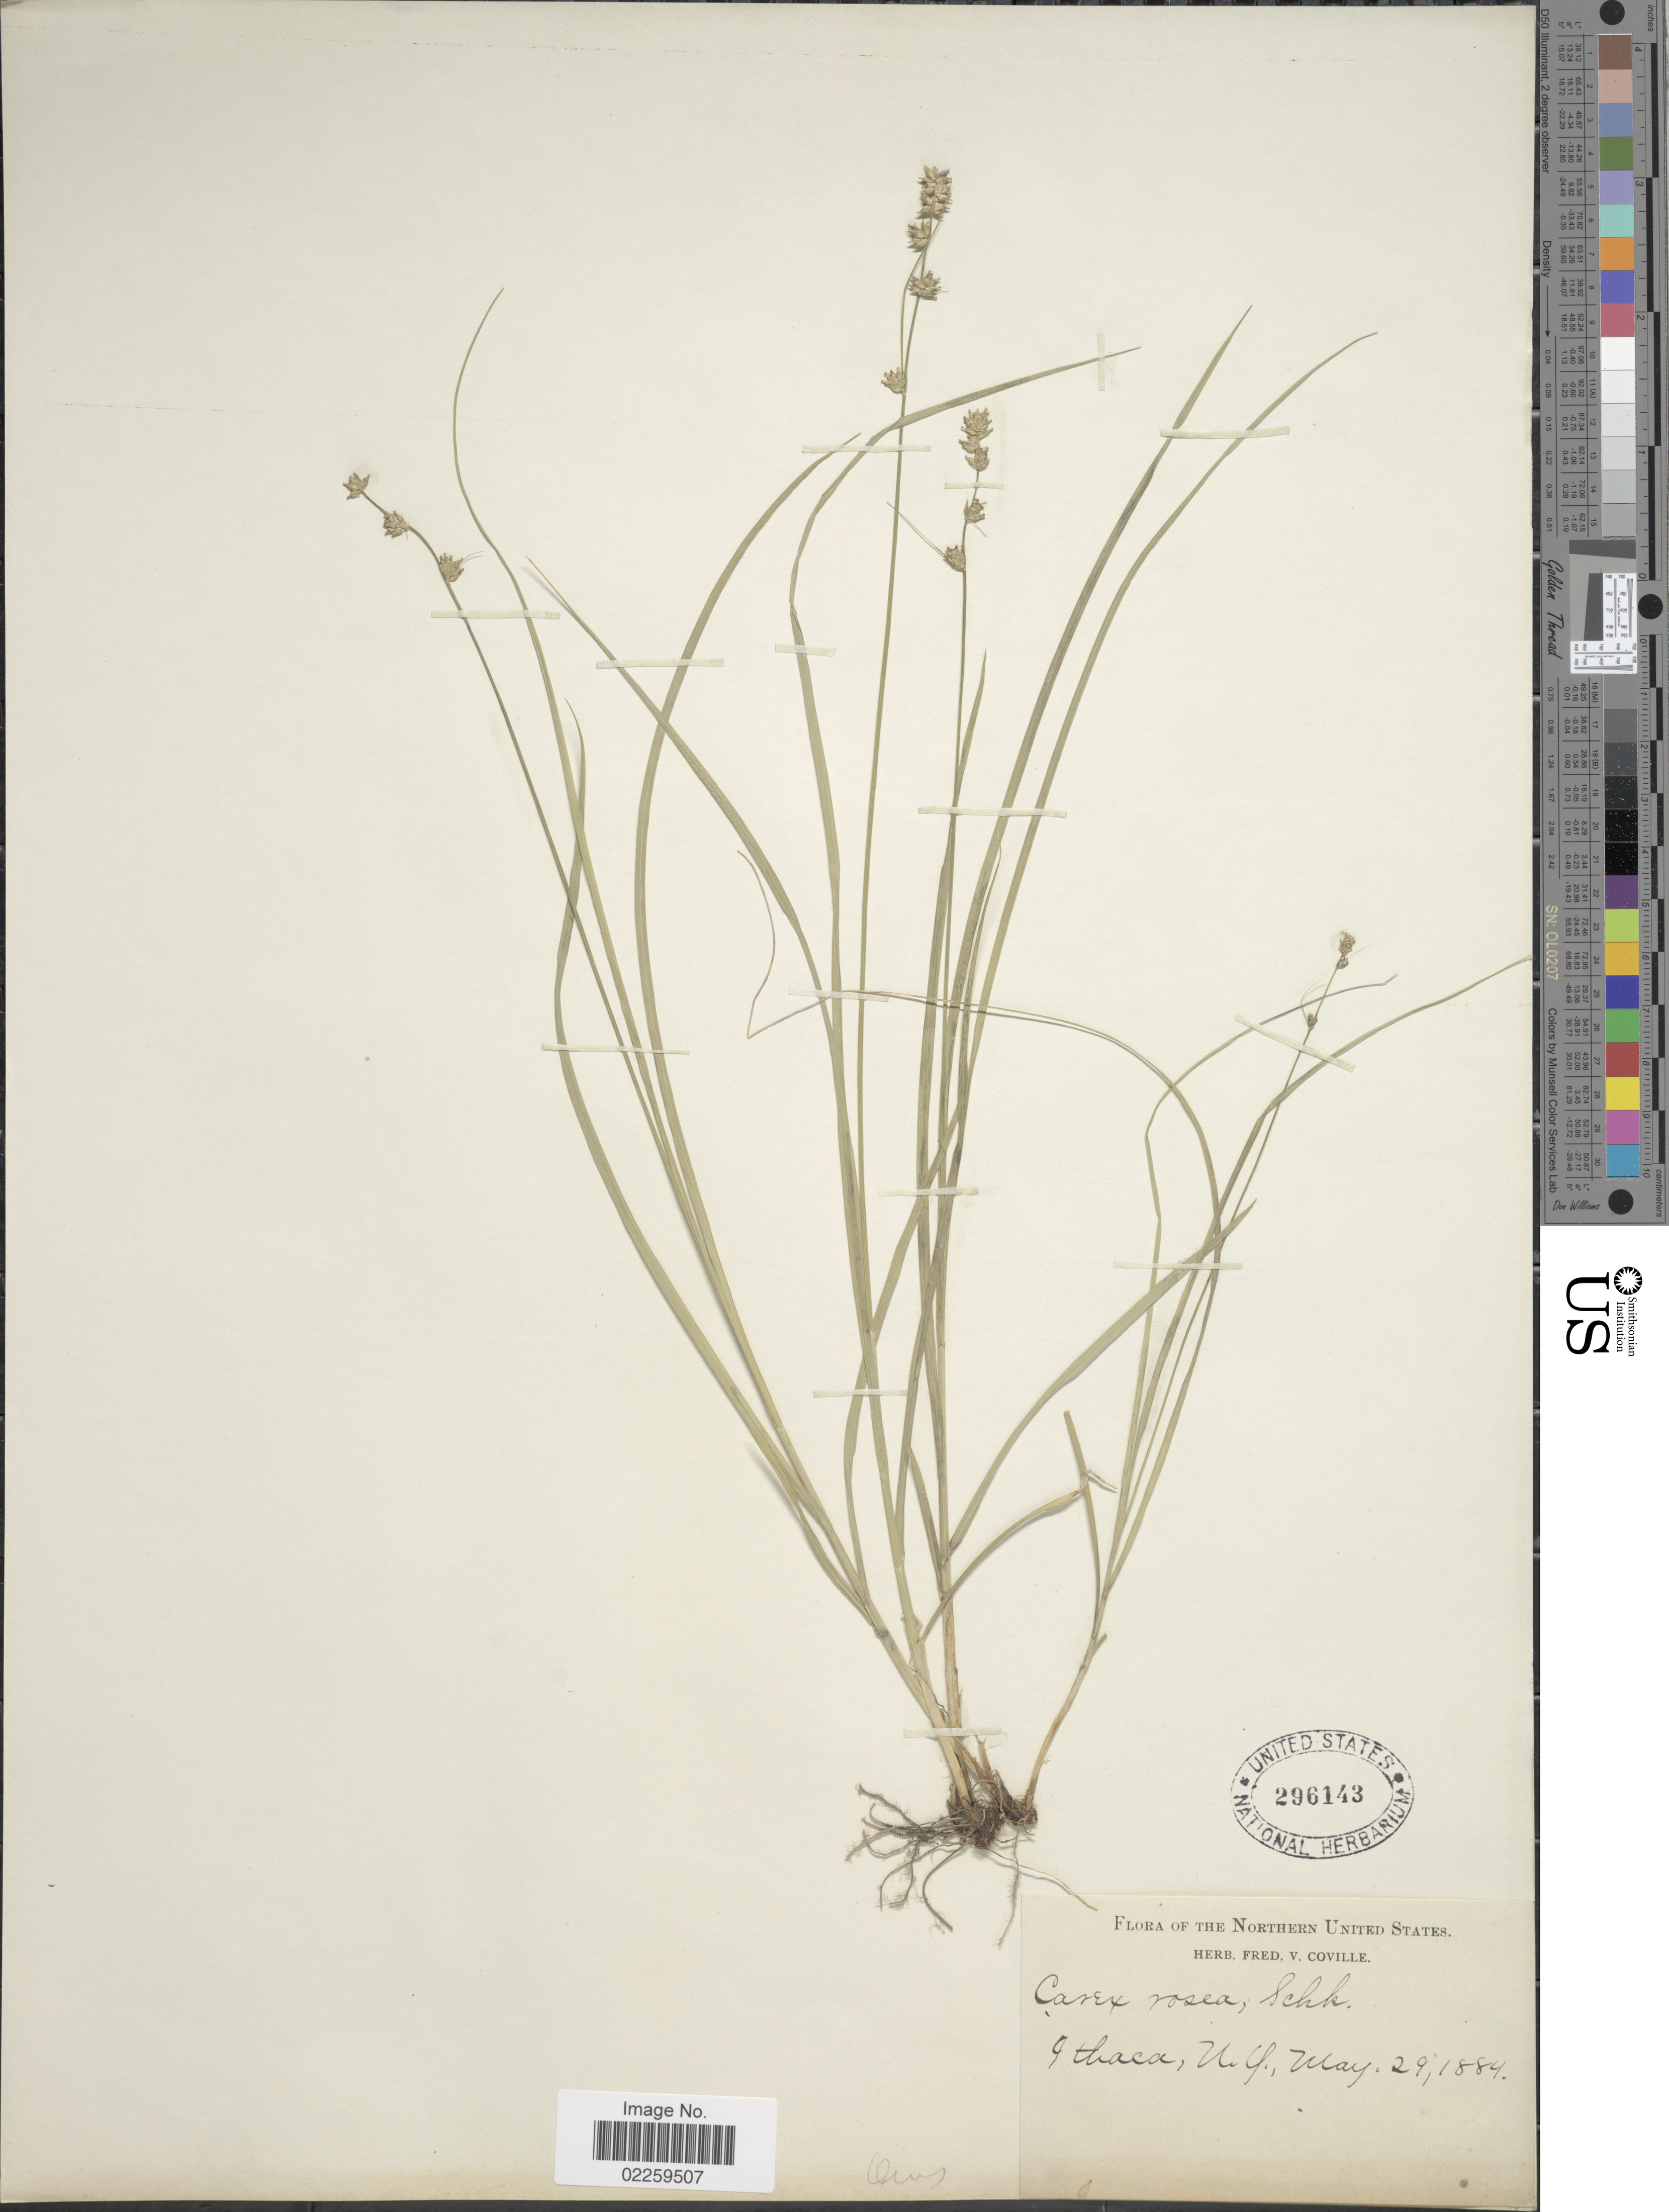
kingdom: Plantae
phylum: Tracheophyta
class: Liliopsida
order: Poales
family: Cyperaceae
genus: Carex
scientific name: Carex rosea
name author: Willd.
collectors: ex herb. Fred. V. Coville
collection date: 1884-05-29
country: United States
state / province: New York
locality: Ithaca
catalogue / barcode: US 296143